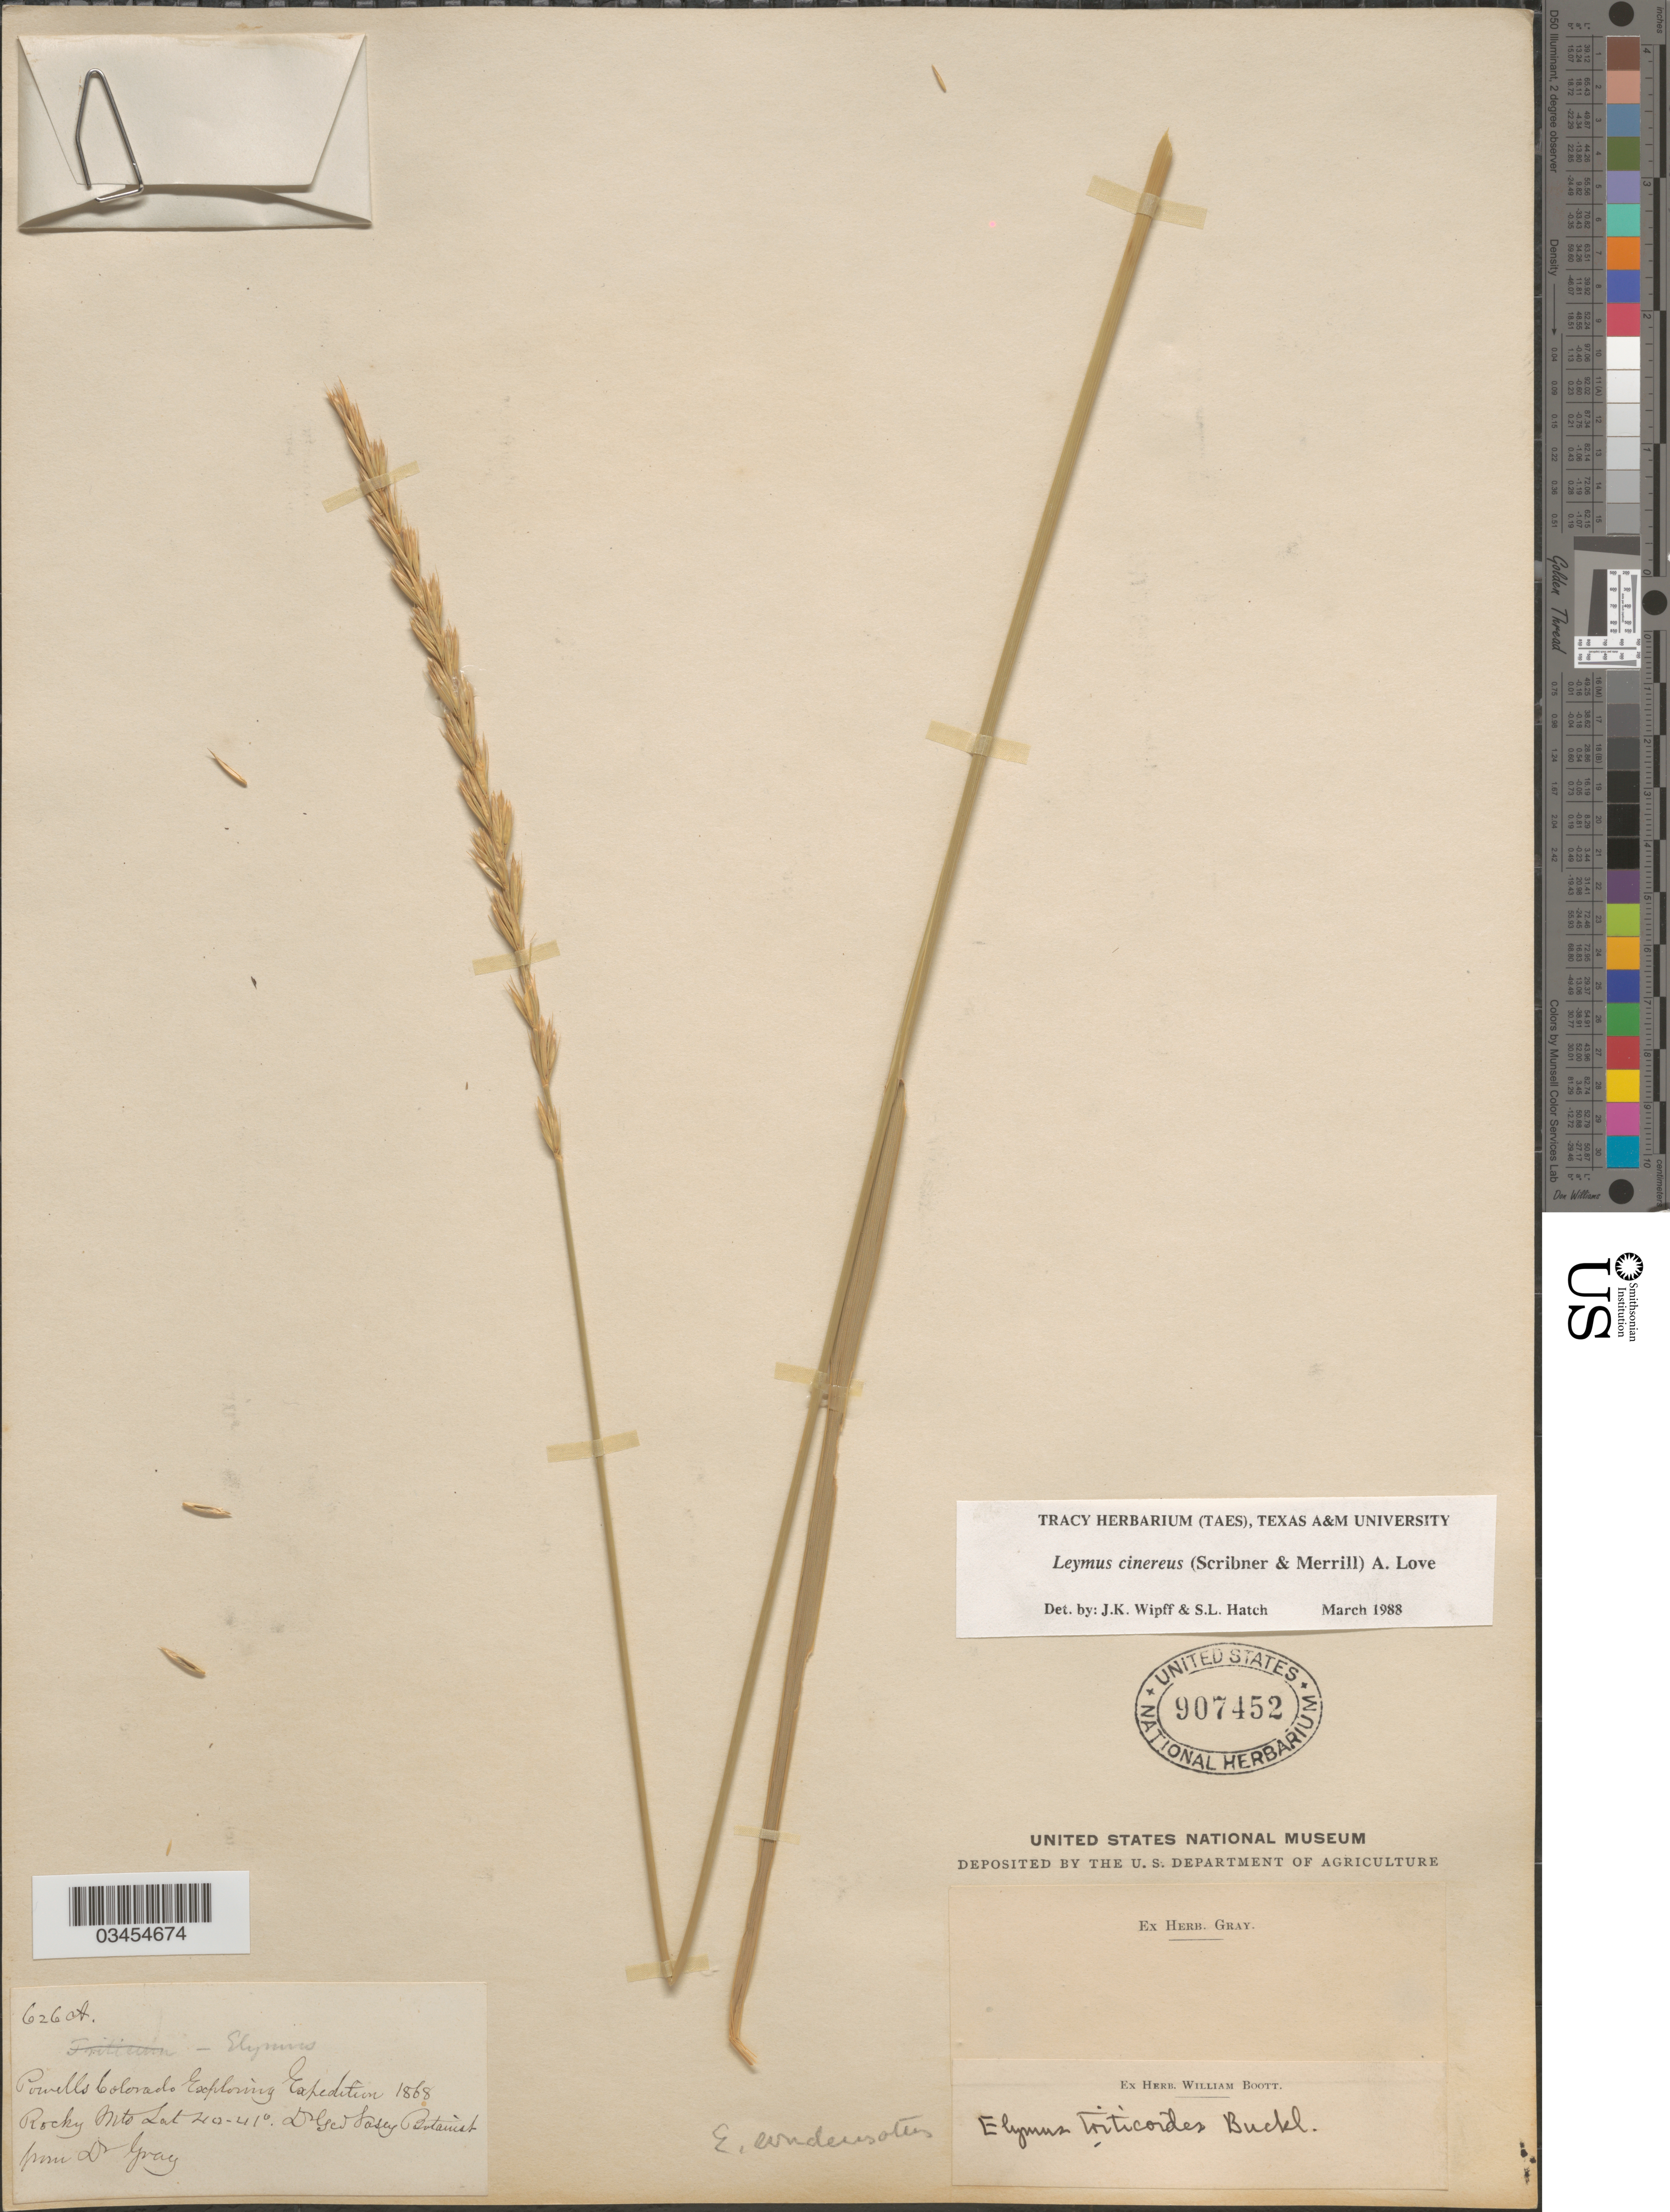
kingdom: Plantae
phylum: Tracheophyta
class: Liliopsida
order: Poales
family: Poaceae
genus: Leymus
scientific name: Leymus cinereus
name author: (Scribn. & Merr.) Á. Löve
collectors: G. R. Vasey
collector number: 626A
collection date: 1868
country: United States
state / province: Colorado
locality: Powell's Colorado Exploring Expedition 1868. Rocky Mts.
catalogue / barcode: US 907452